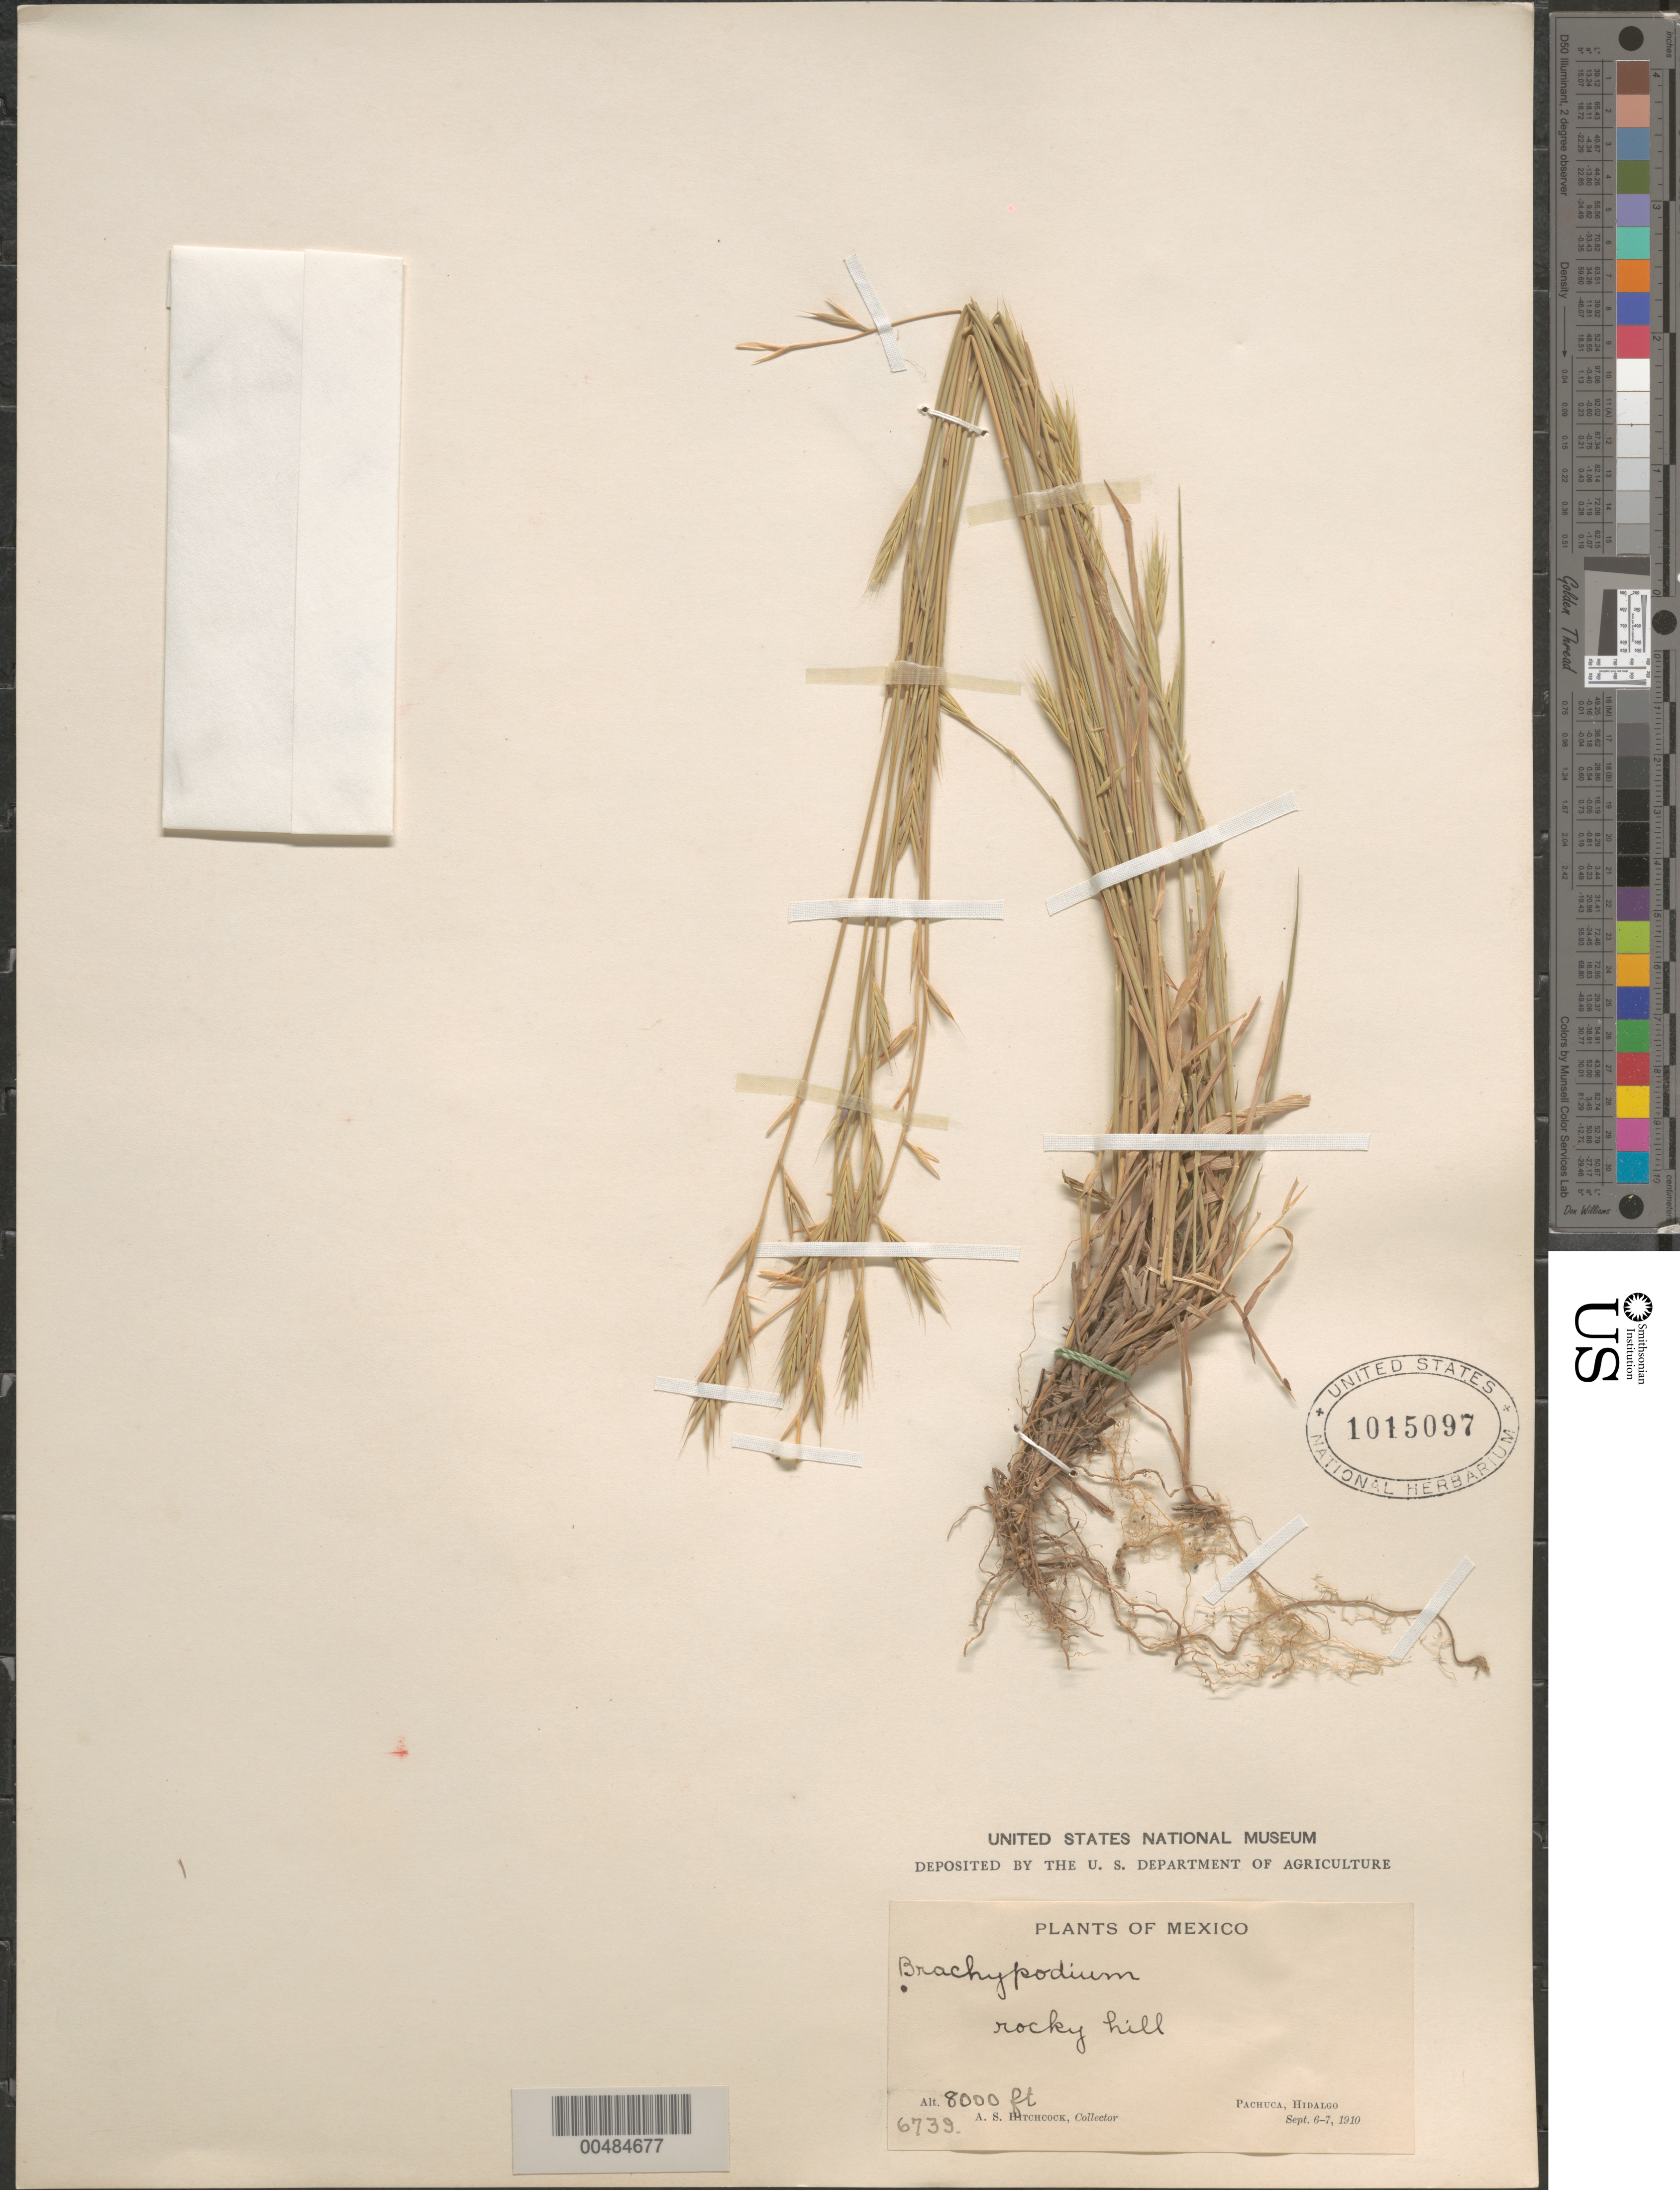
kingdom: Plantae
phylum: Tracheophyta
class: Liliopsida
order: Poales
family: Poaceae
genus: Brachypodium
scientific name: Brachypodium sp.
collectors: A. S. Hitchcock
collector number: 6739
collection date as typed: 6 Sep 1910 to 7 Sep 1910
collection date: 1910-09-06/1910-09-07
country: Mexico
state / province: Hidalgo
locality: Pachuca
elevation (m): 2438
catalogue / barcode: US 1015097